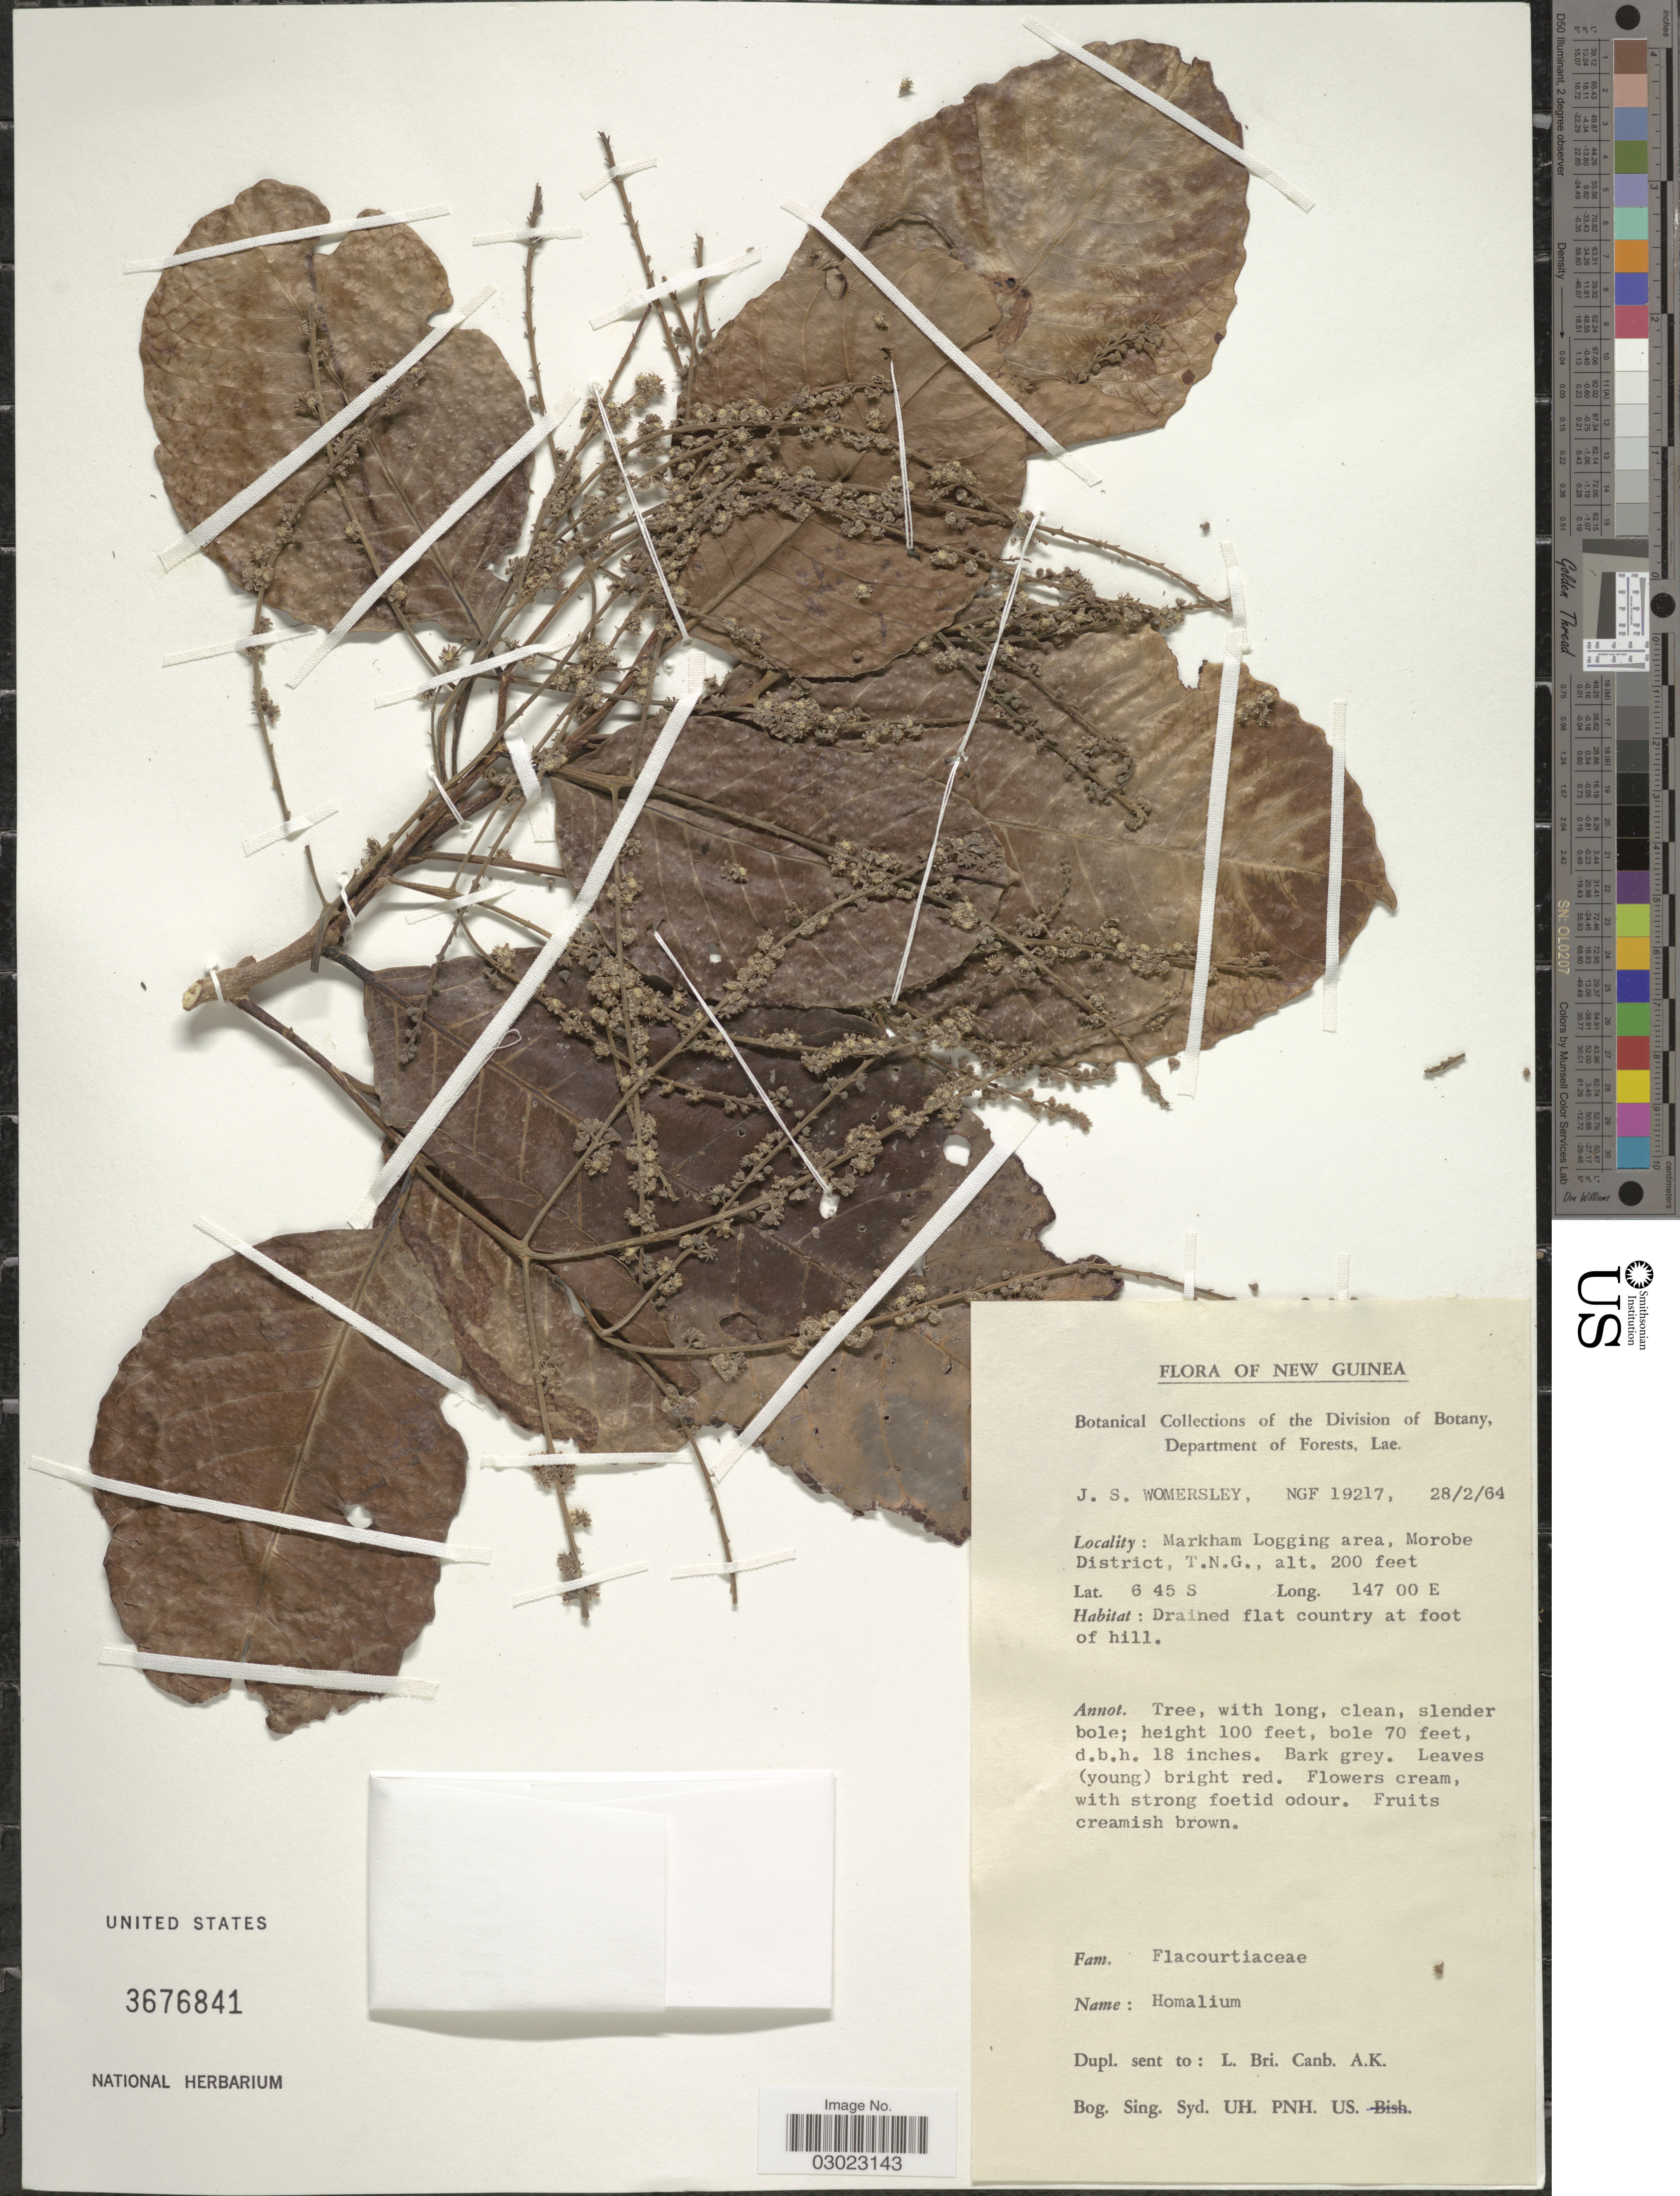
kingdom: Plantae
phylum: Tracheophyta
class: Magnoliopsida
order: Malpighiales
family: Salicaceae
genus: Homalium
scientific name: Homalium sp.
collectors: J. S. Womersley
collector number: NGF19217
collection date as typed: Transcribed d/m/y: 28/2/64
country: Papua New Guinea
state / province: Morobe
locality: New Guinea. Markham Logging area, Morobe District, T.N.G.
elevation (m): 61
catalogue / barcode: US 3676841